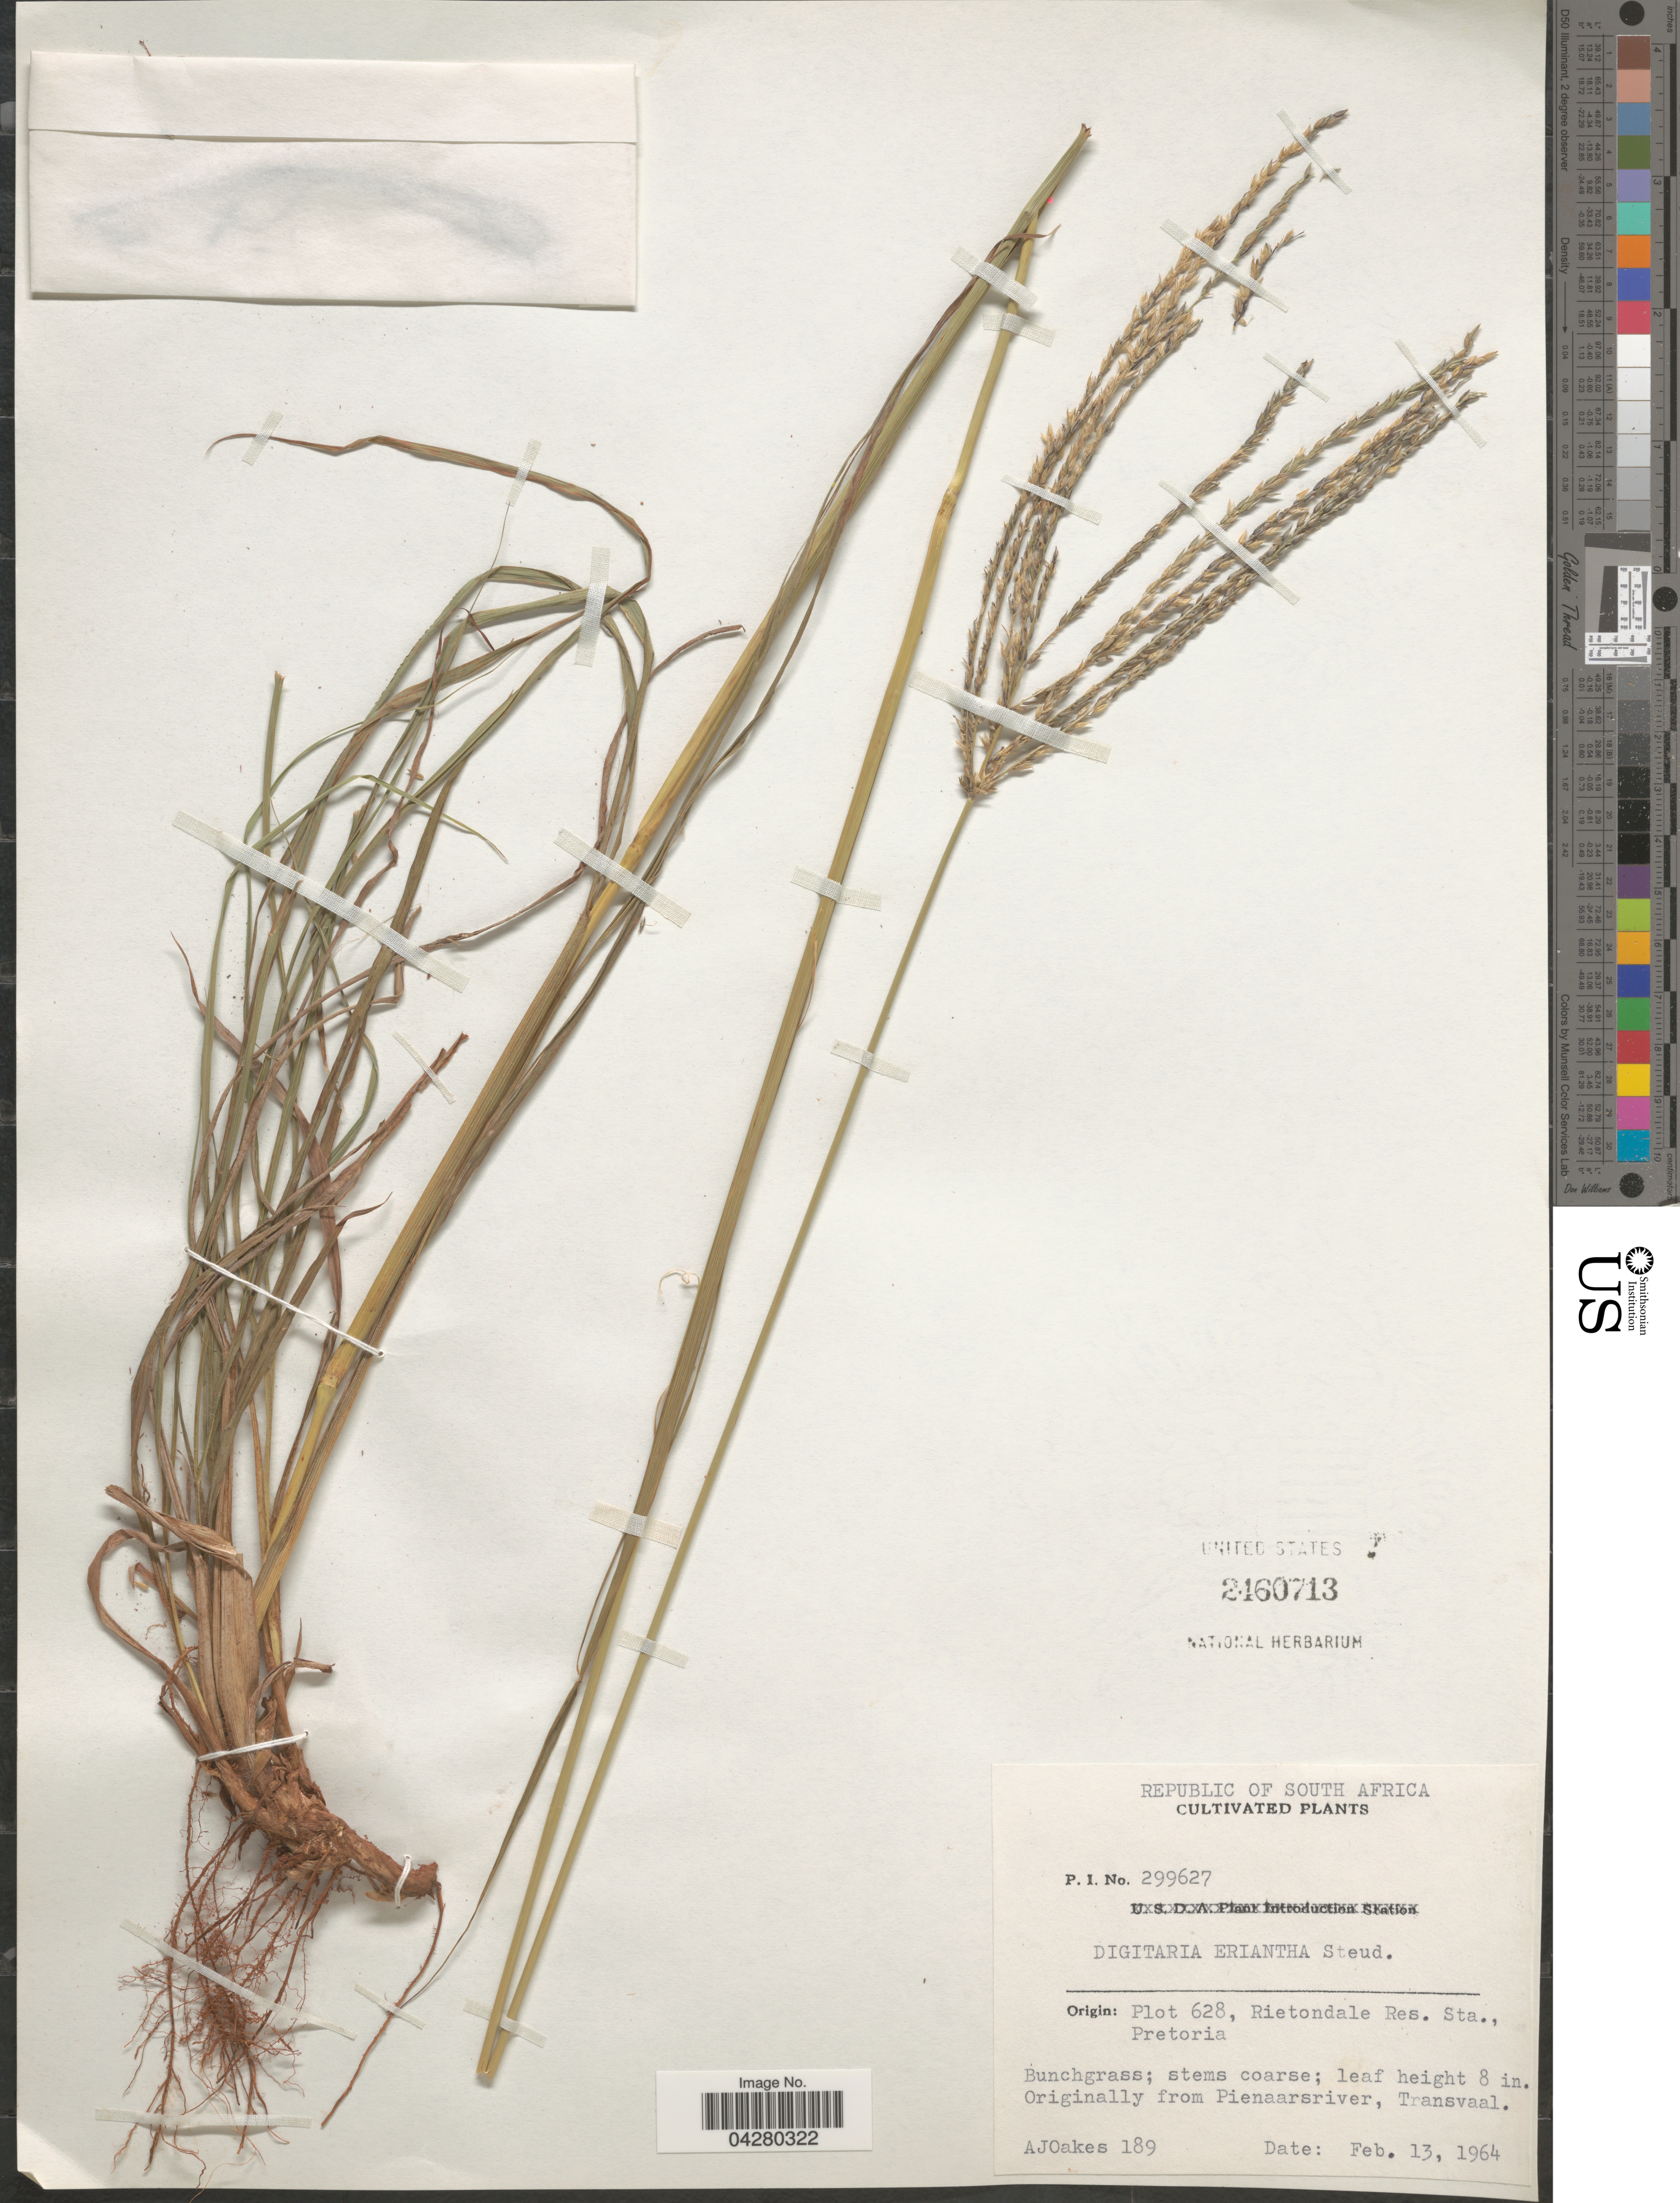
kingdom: Plantae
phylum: Tracheophyta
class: Liliopsida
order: Poales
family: Poaceae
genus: Digitaria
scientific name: Digitaria eriantha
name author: Steud.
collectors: A. Oakes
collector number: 189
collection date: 1964-02-13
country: South Africa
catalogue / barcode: US 2460713